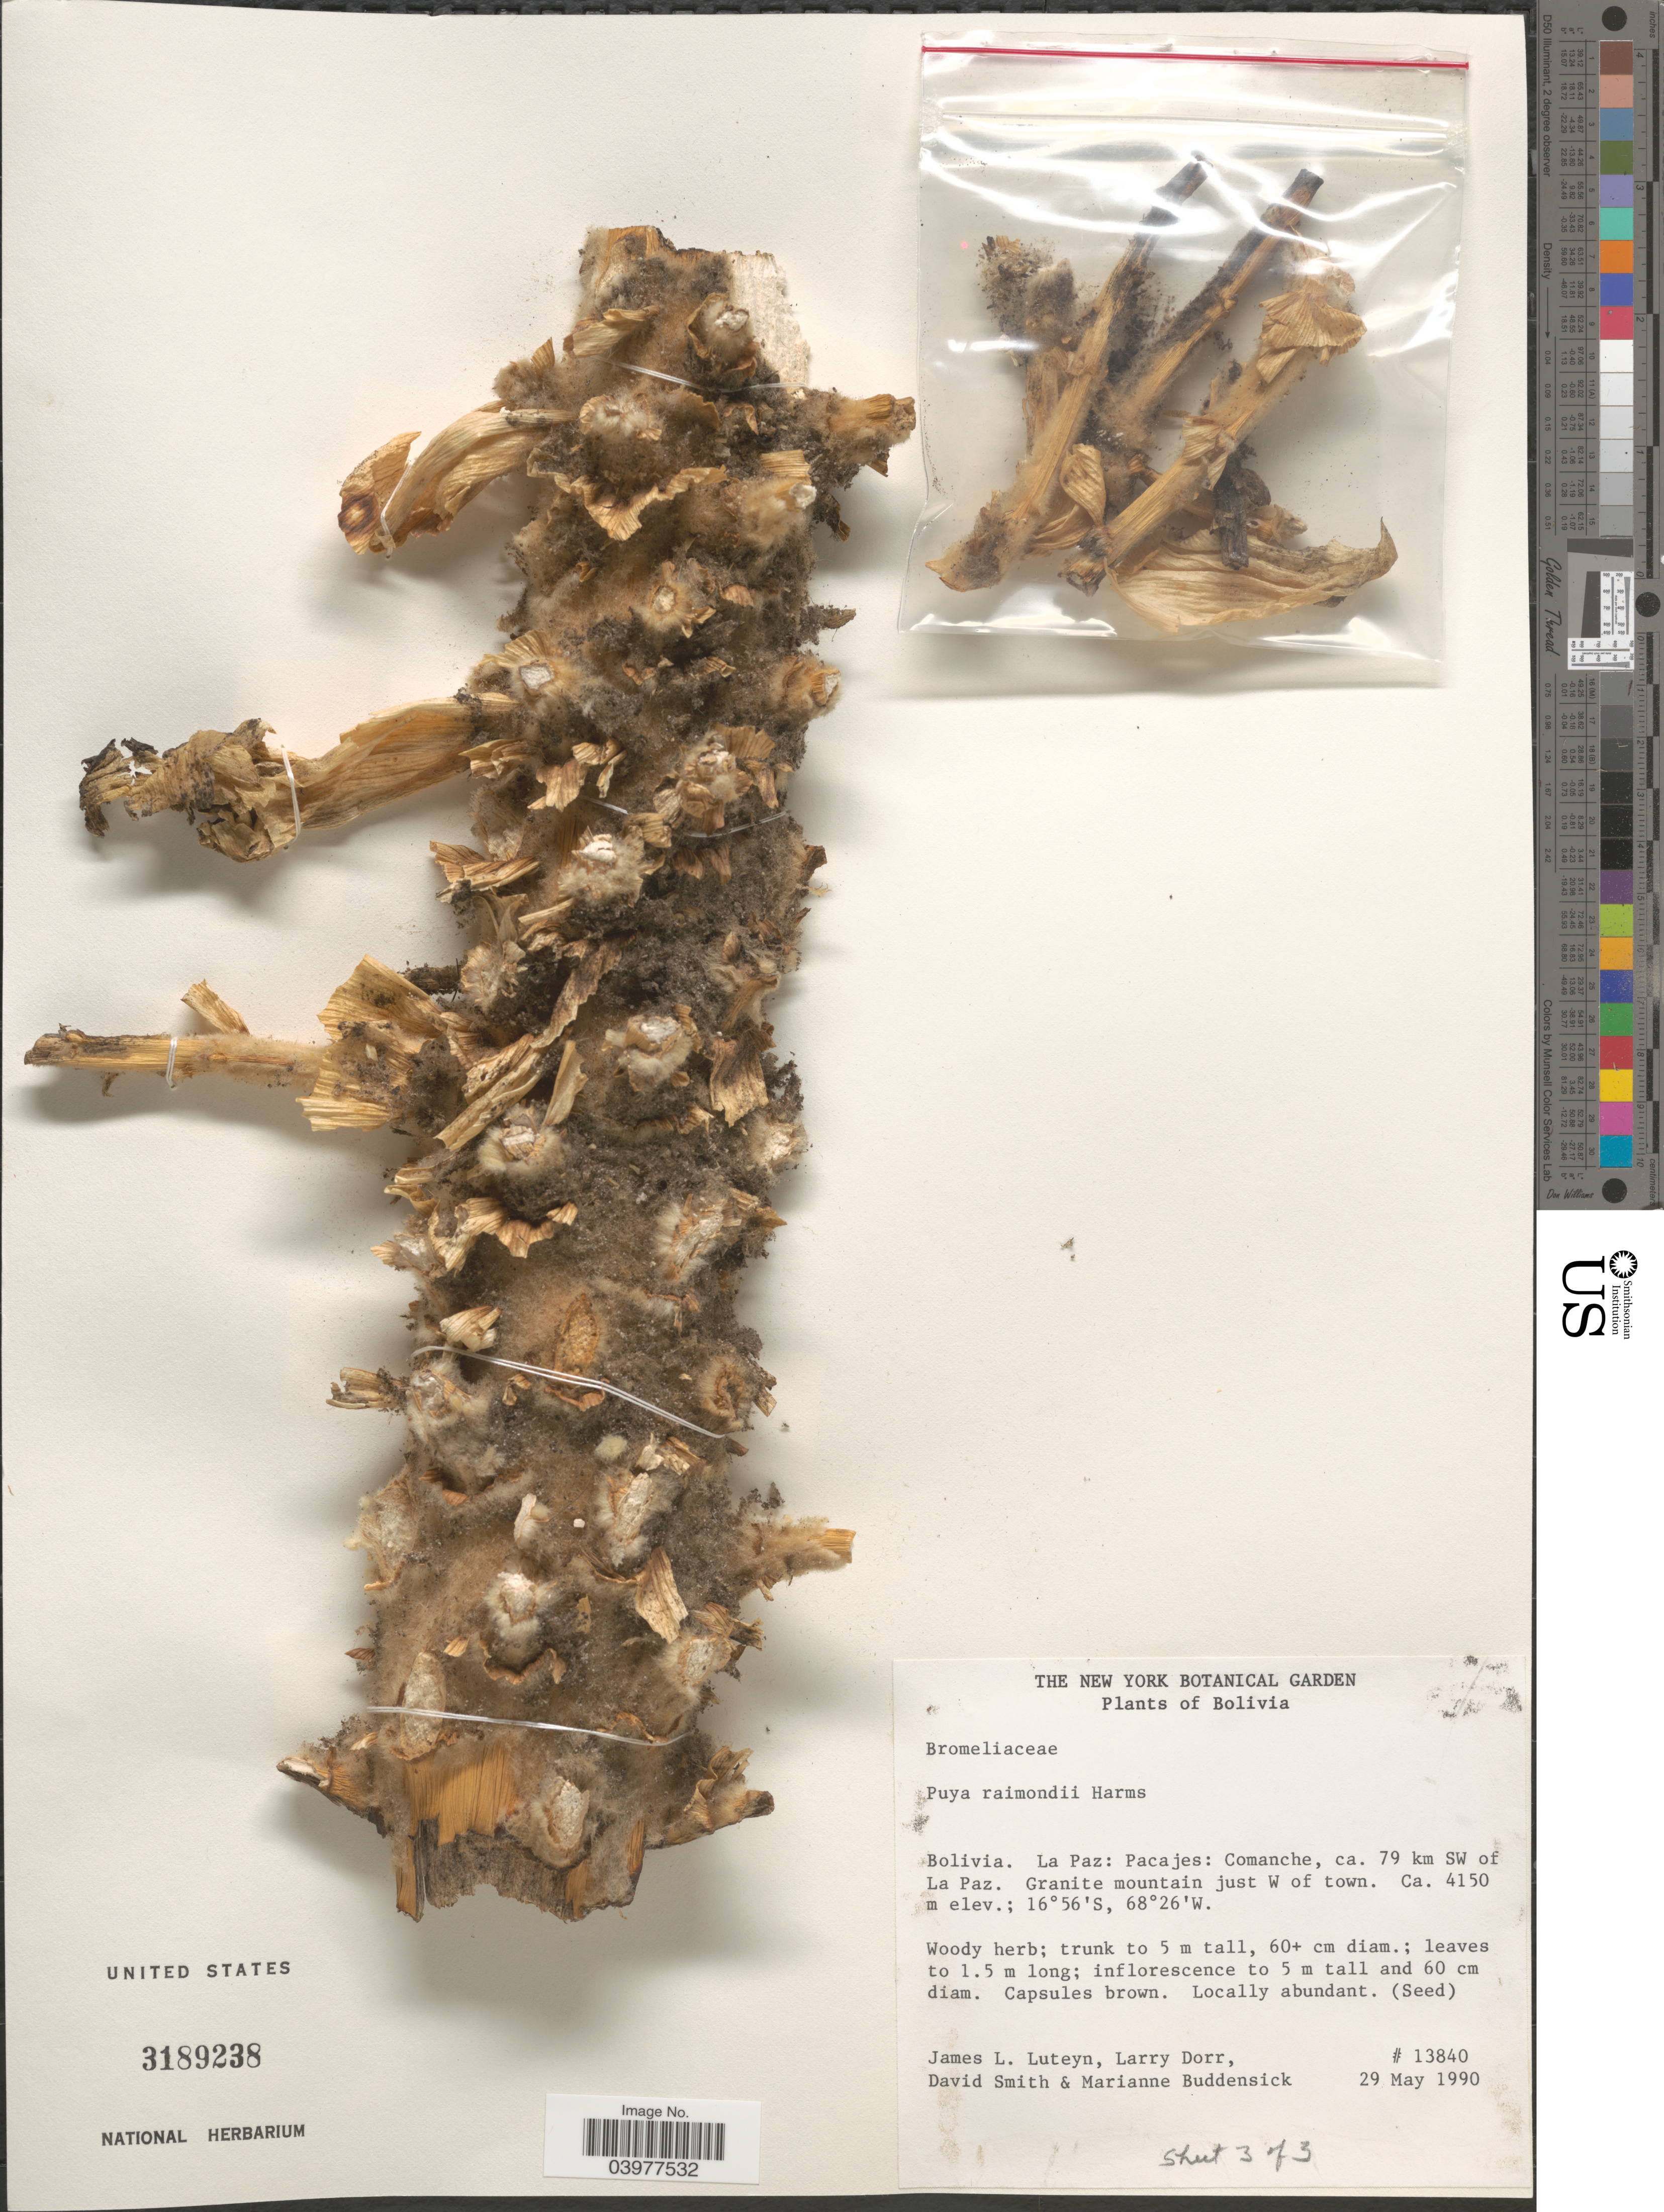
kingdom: Plantae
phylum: Tracheophyta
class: Liliopsida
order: Poales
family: Bromeliaceae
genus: Puya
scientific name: Puya raimondii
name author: Harms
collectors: J. L. Luteyn, L. J. Dorr, D. C. Smith & M. Buddensick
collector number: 13840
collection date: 1990-05-29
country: Bolivia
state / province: La Paz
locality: Pacajes: Comanche, ca. 79 km SW of La Paz. Granite mountain just W of town.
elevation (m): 4150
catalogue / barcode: US 3189238